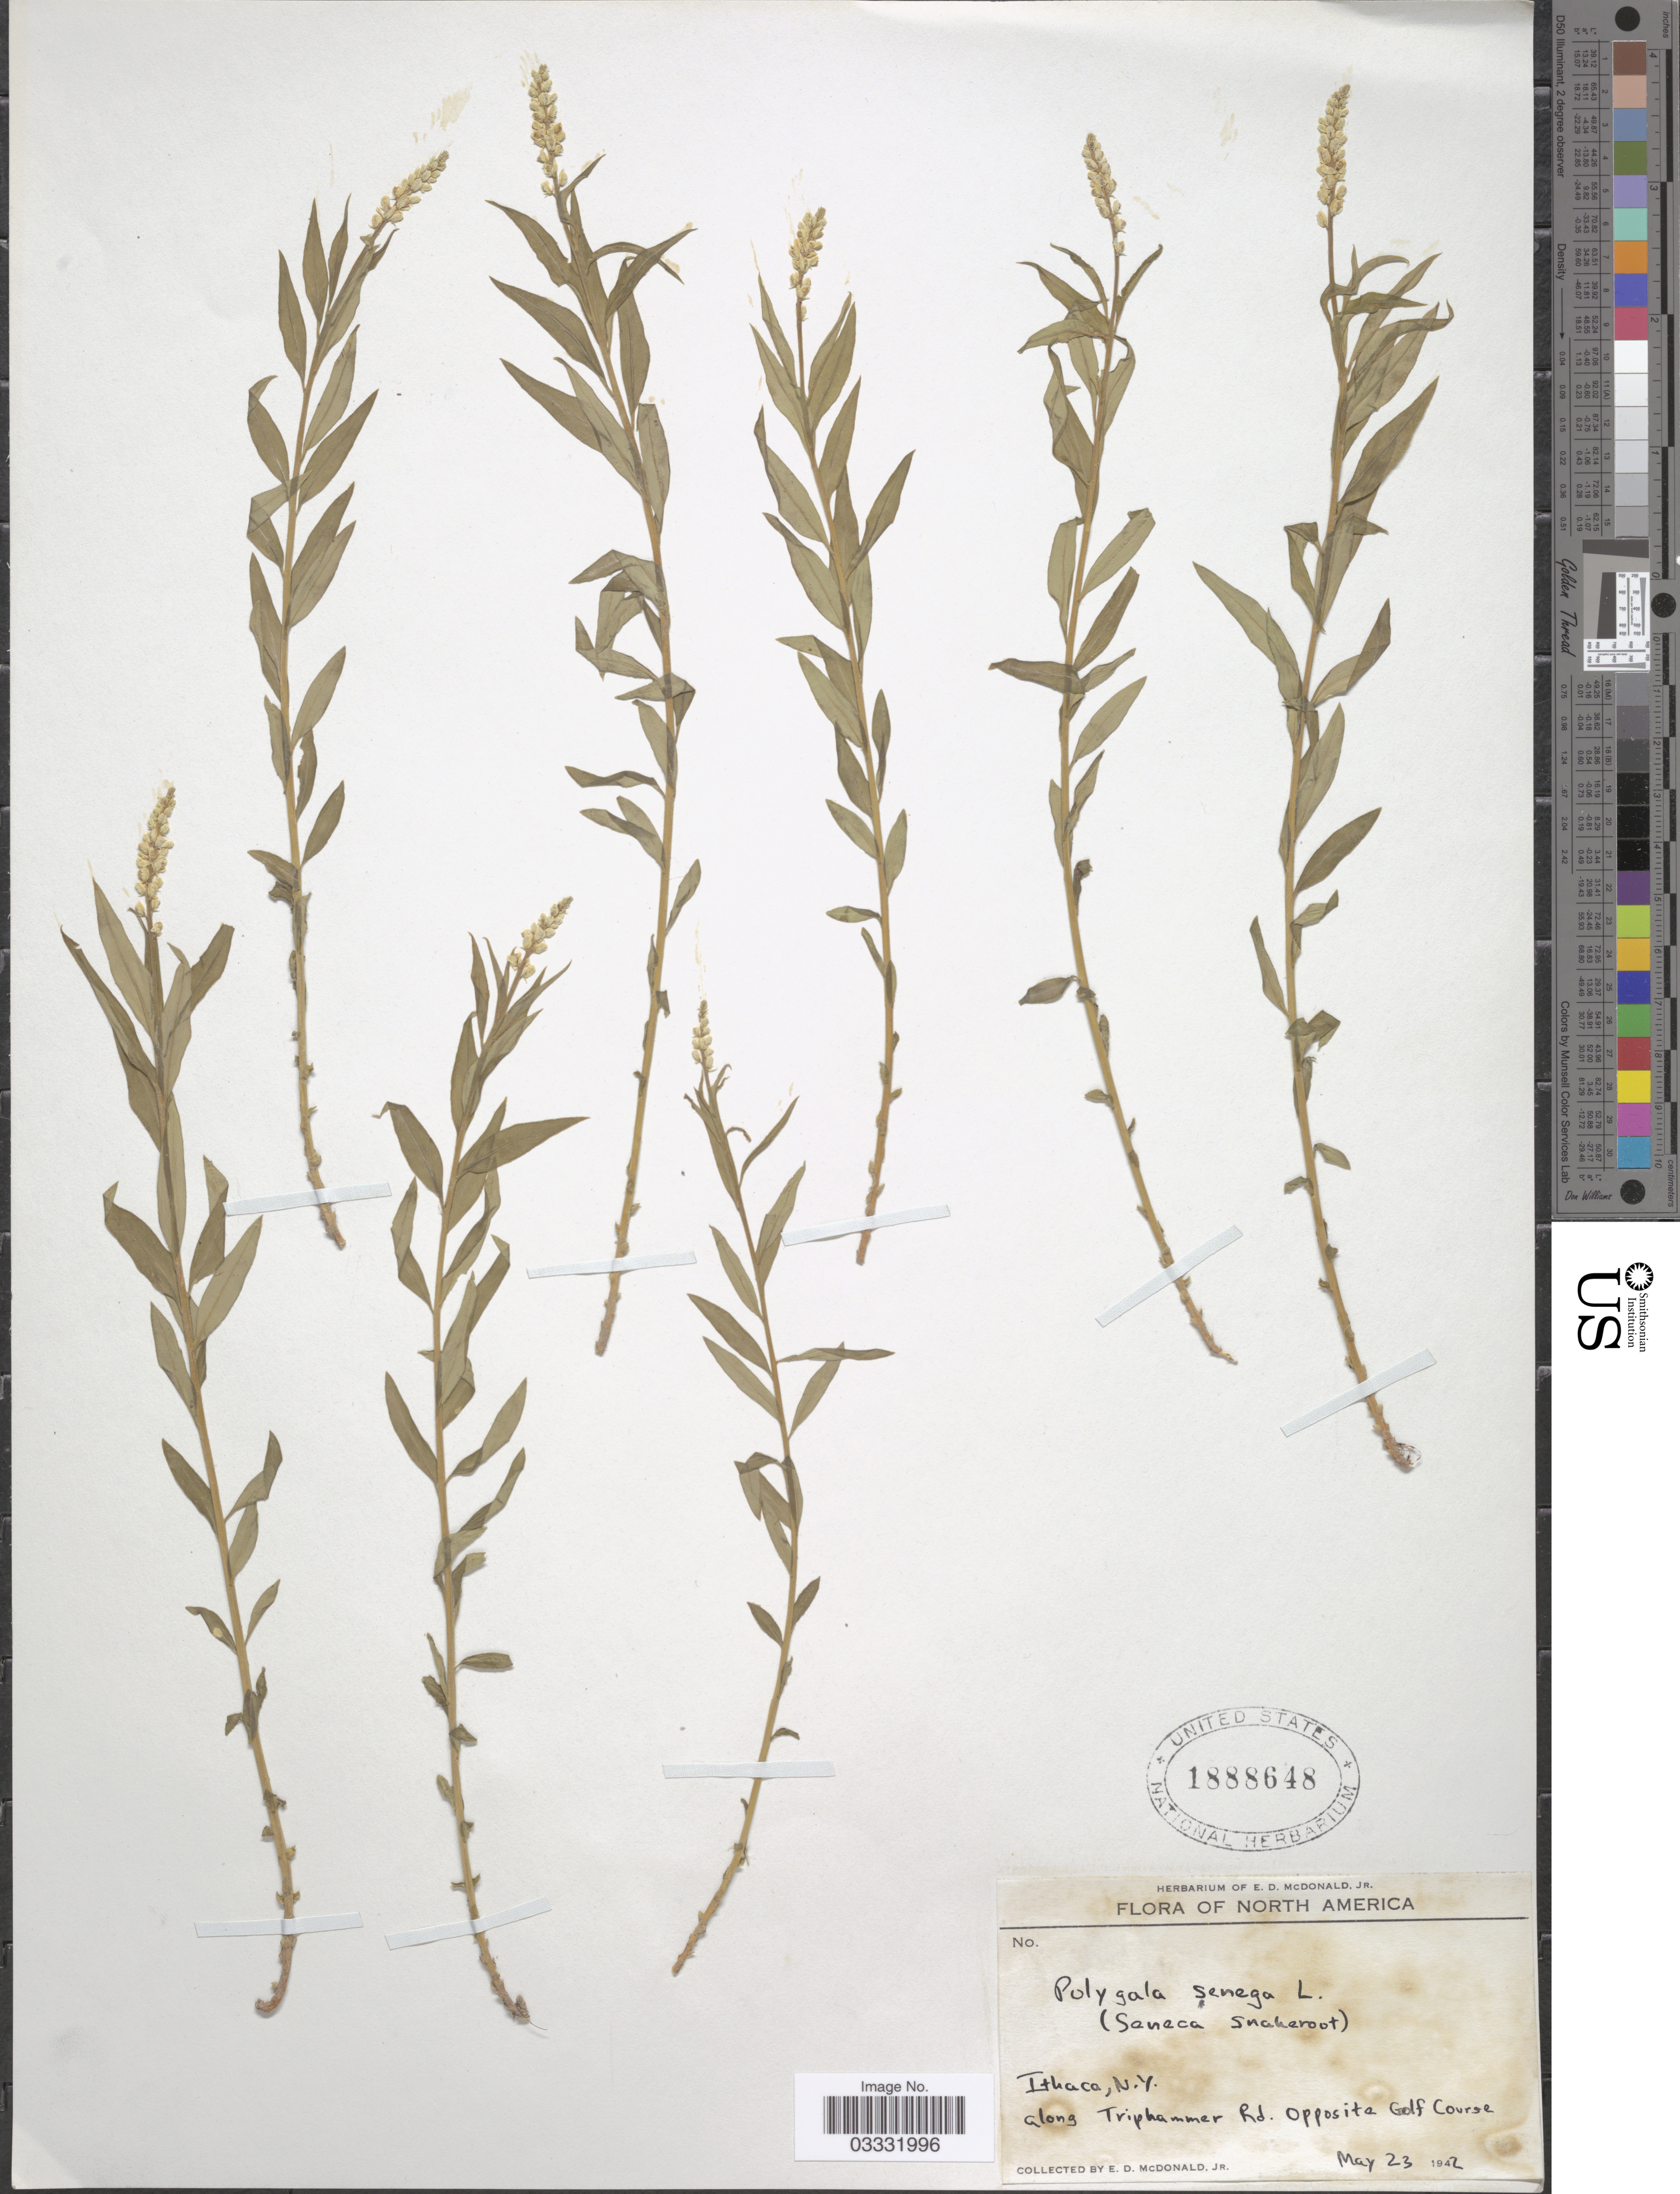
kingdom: Plantae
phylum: Tracheophyta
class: Magnoliopsida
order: Fabales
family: Polygalaceae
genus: Polygala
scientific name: Polygala senega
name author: L.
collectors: E. D. McDonald Jr.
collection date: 1942-05-23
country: United States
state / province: New York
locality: Ithaca, along Triphammer Rd. opposite Golf Course.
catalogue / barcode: US 1888648